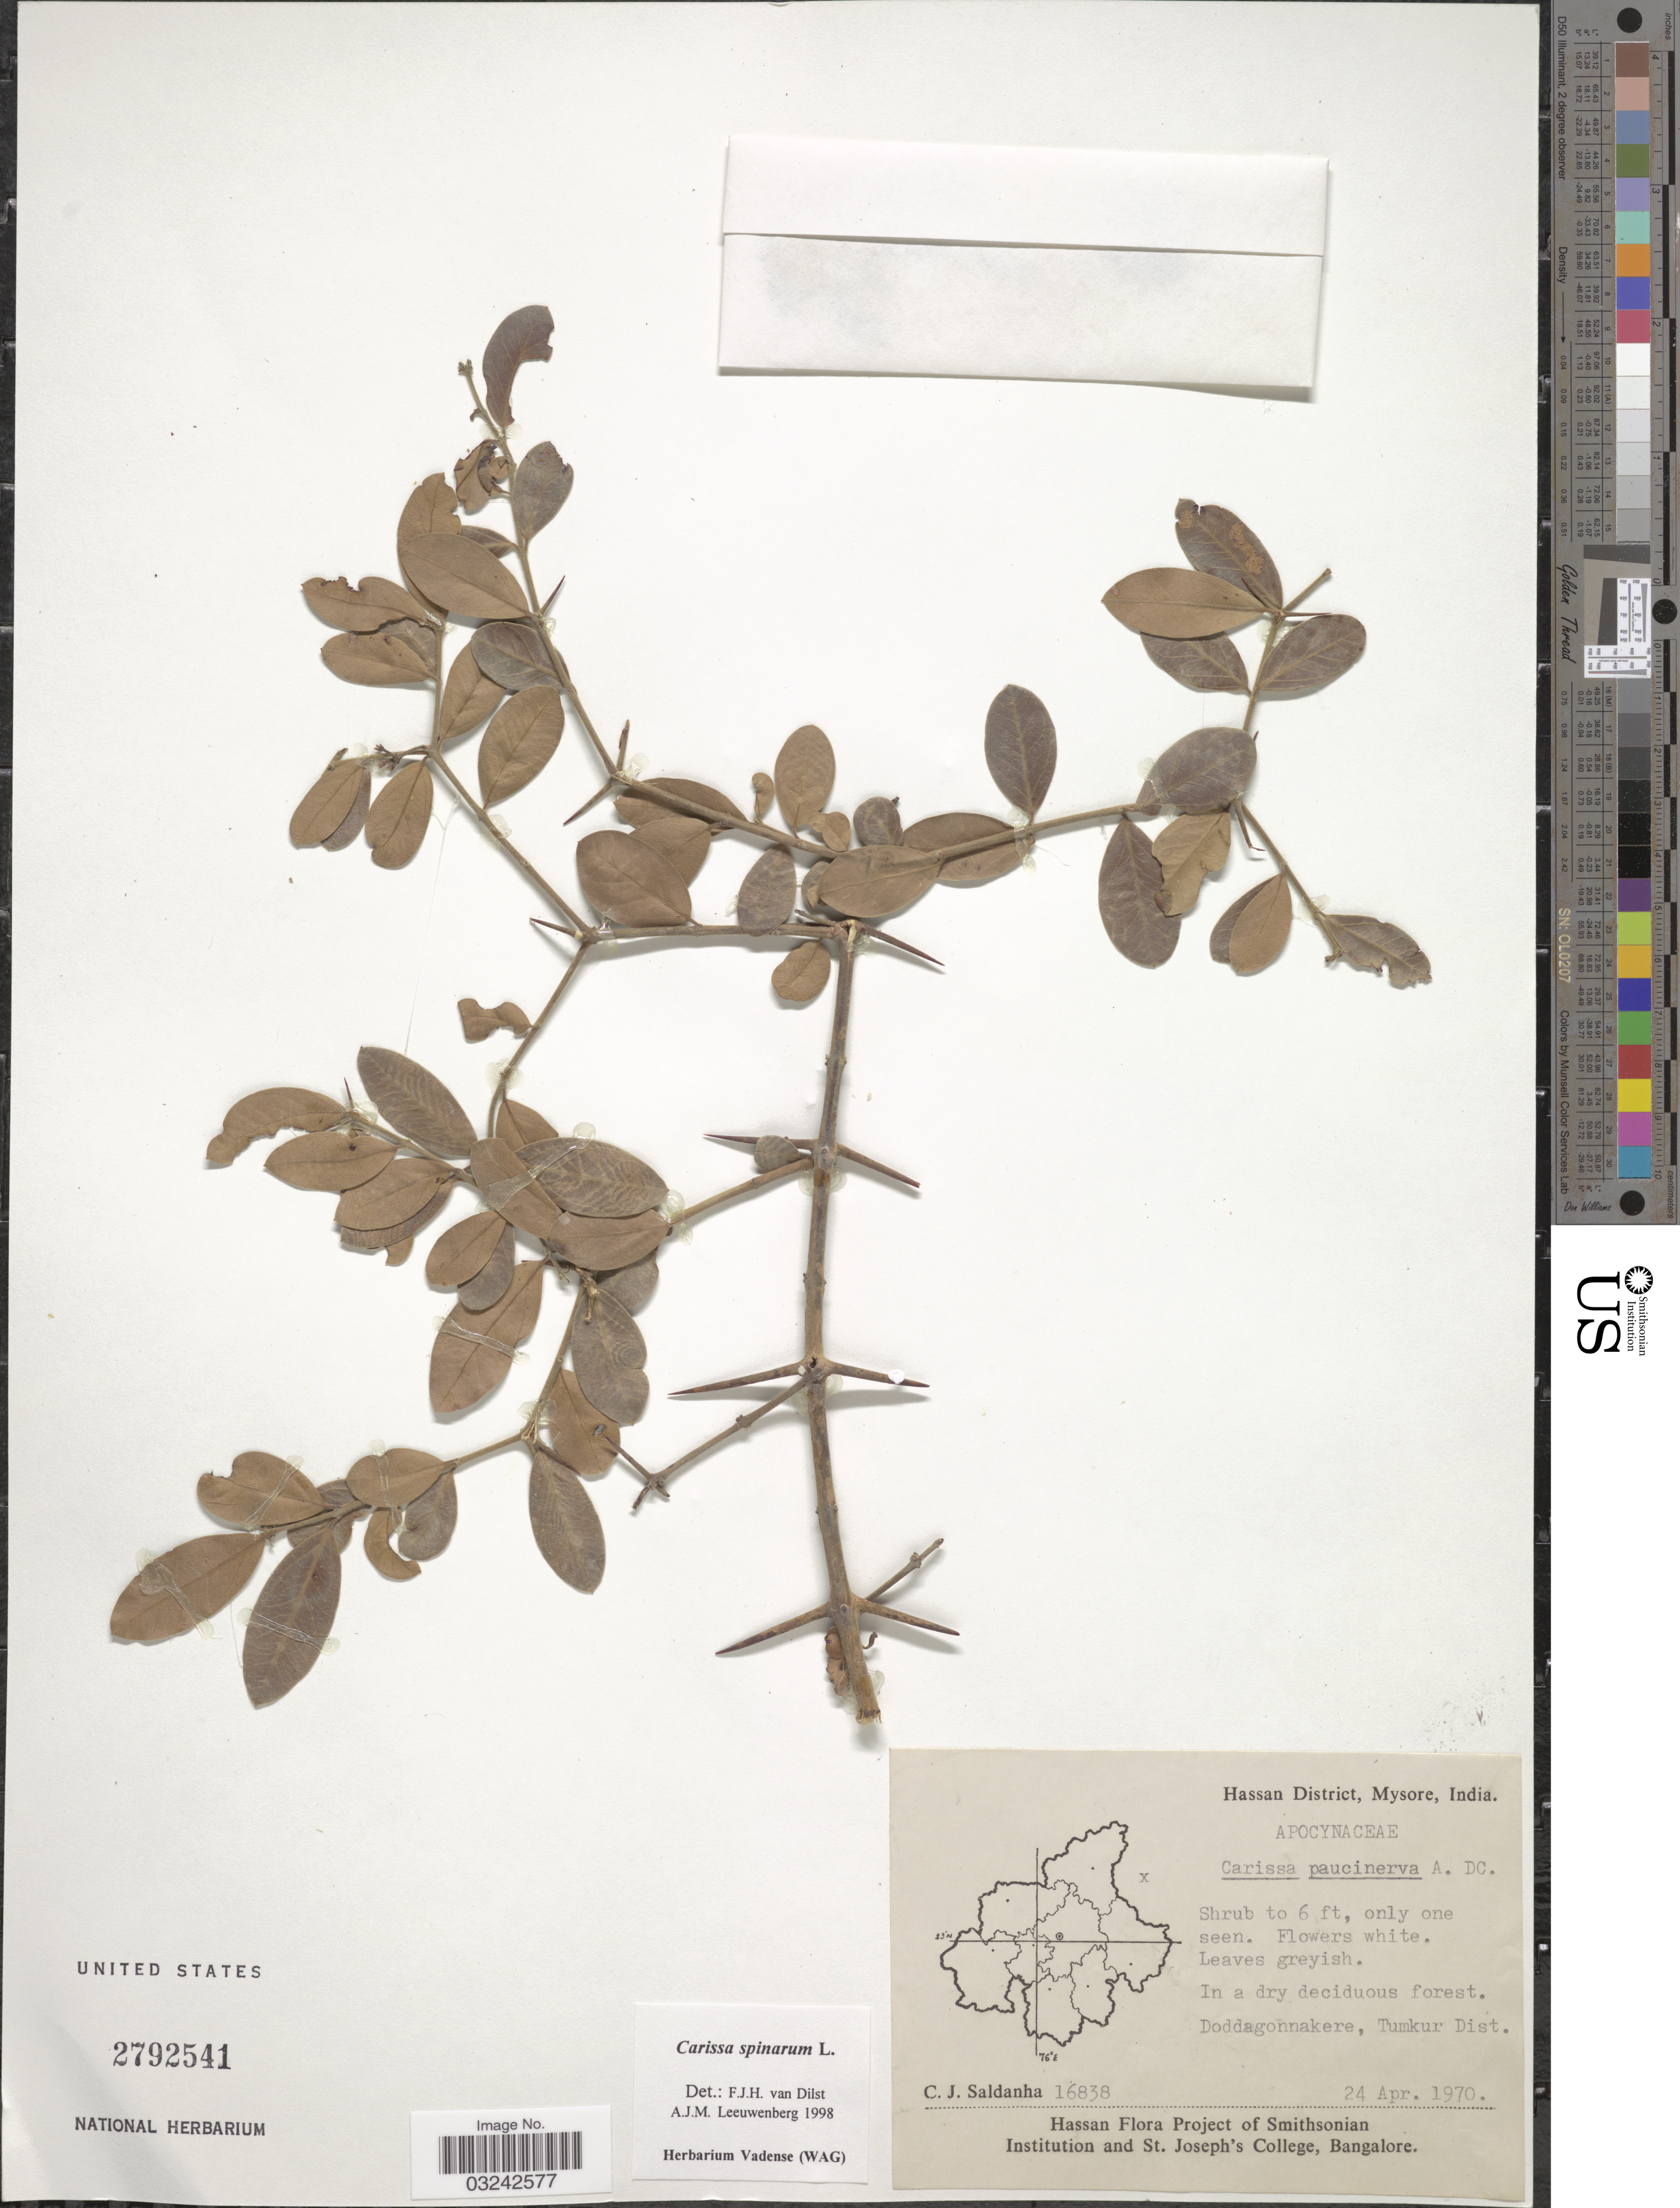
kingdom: Plantae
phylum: Tracheophyta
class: Magnoliopsida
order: Gentianales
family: Apocynaceae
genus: Carissa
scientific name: Carissa spinarum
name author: L.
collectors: C. J. Saldanha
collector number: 16838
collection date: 1970-04-24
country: India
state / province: Karnataka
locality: Hassan District, Mysore. Doddagonnakere, Tumkur Dist.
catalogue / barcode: US 2792541